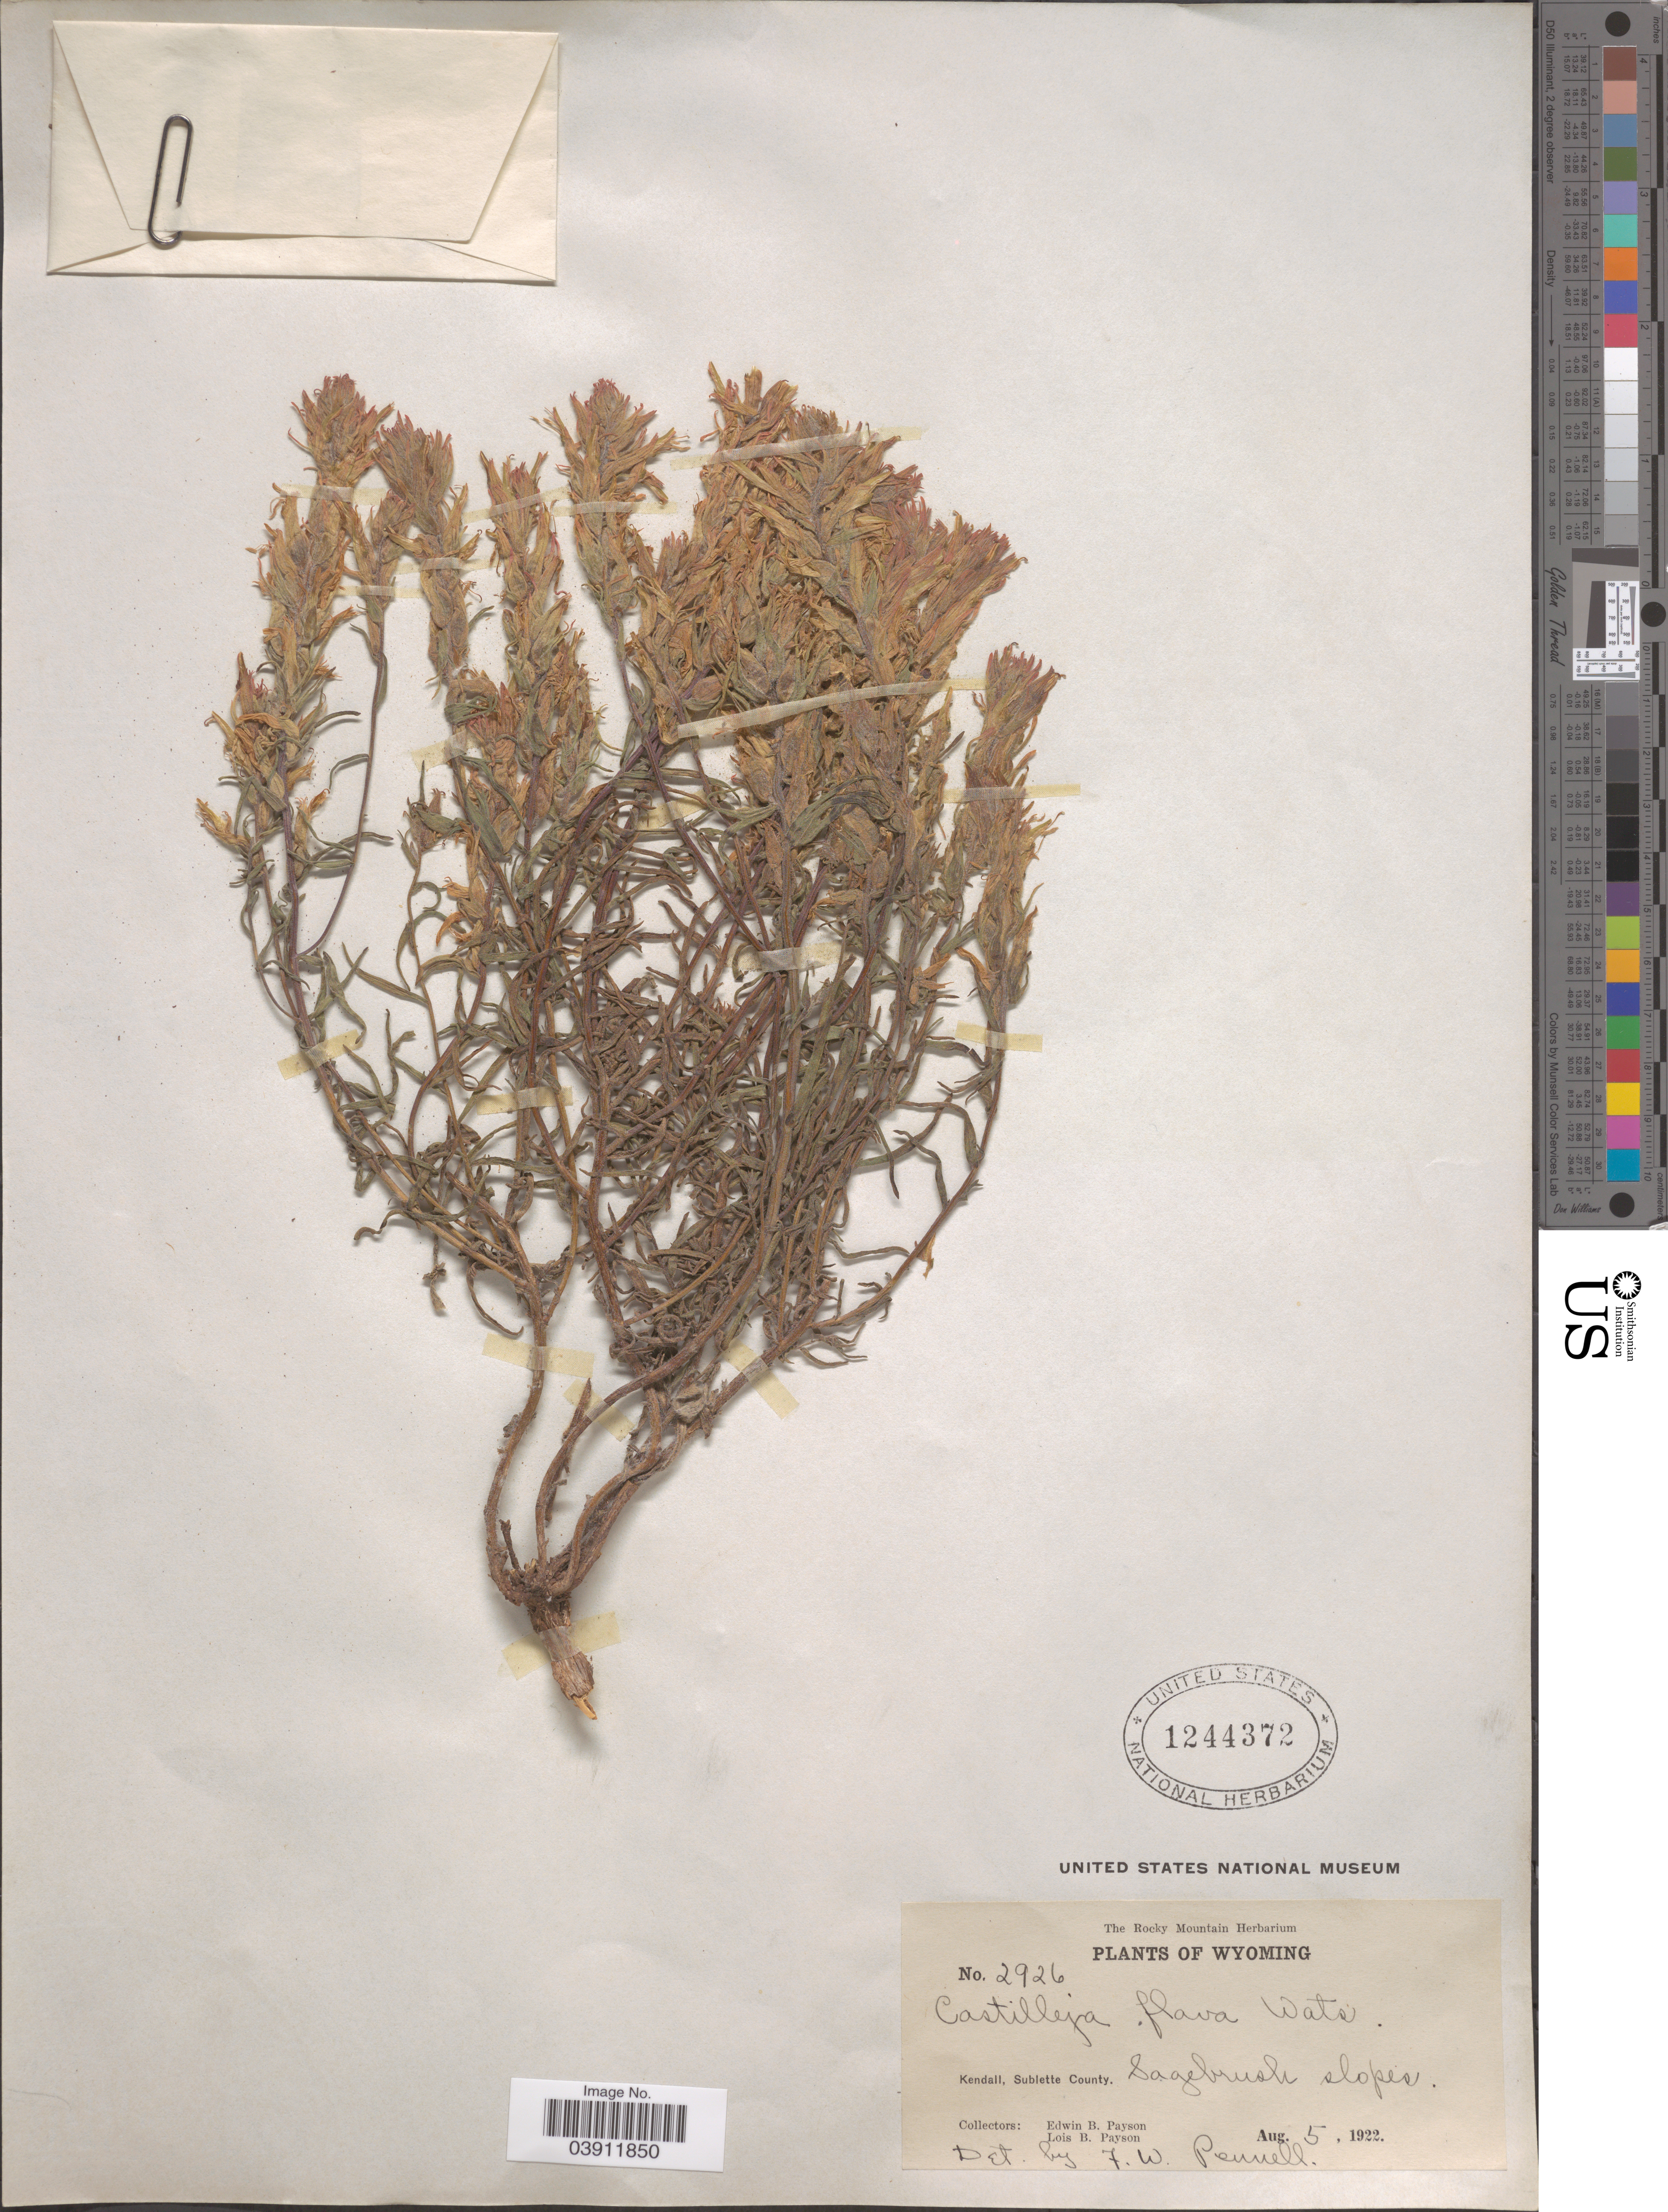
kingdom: Plantae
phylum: Tracheophyta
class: Magnoliopsida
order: Lamiales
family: Orobanchaceae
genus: Castilleja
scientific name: Castilleja flava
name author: S. Watson in C. King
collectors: E. B. Payson & L. Payson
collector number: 2926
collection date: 1922-08-05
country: United States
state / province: Wyoming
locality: Kendall, Sublette County. Sagebrush slopes.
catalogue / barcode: US 1244372